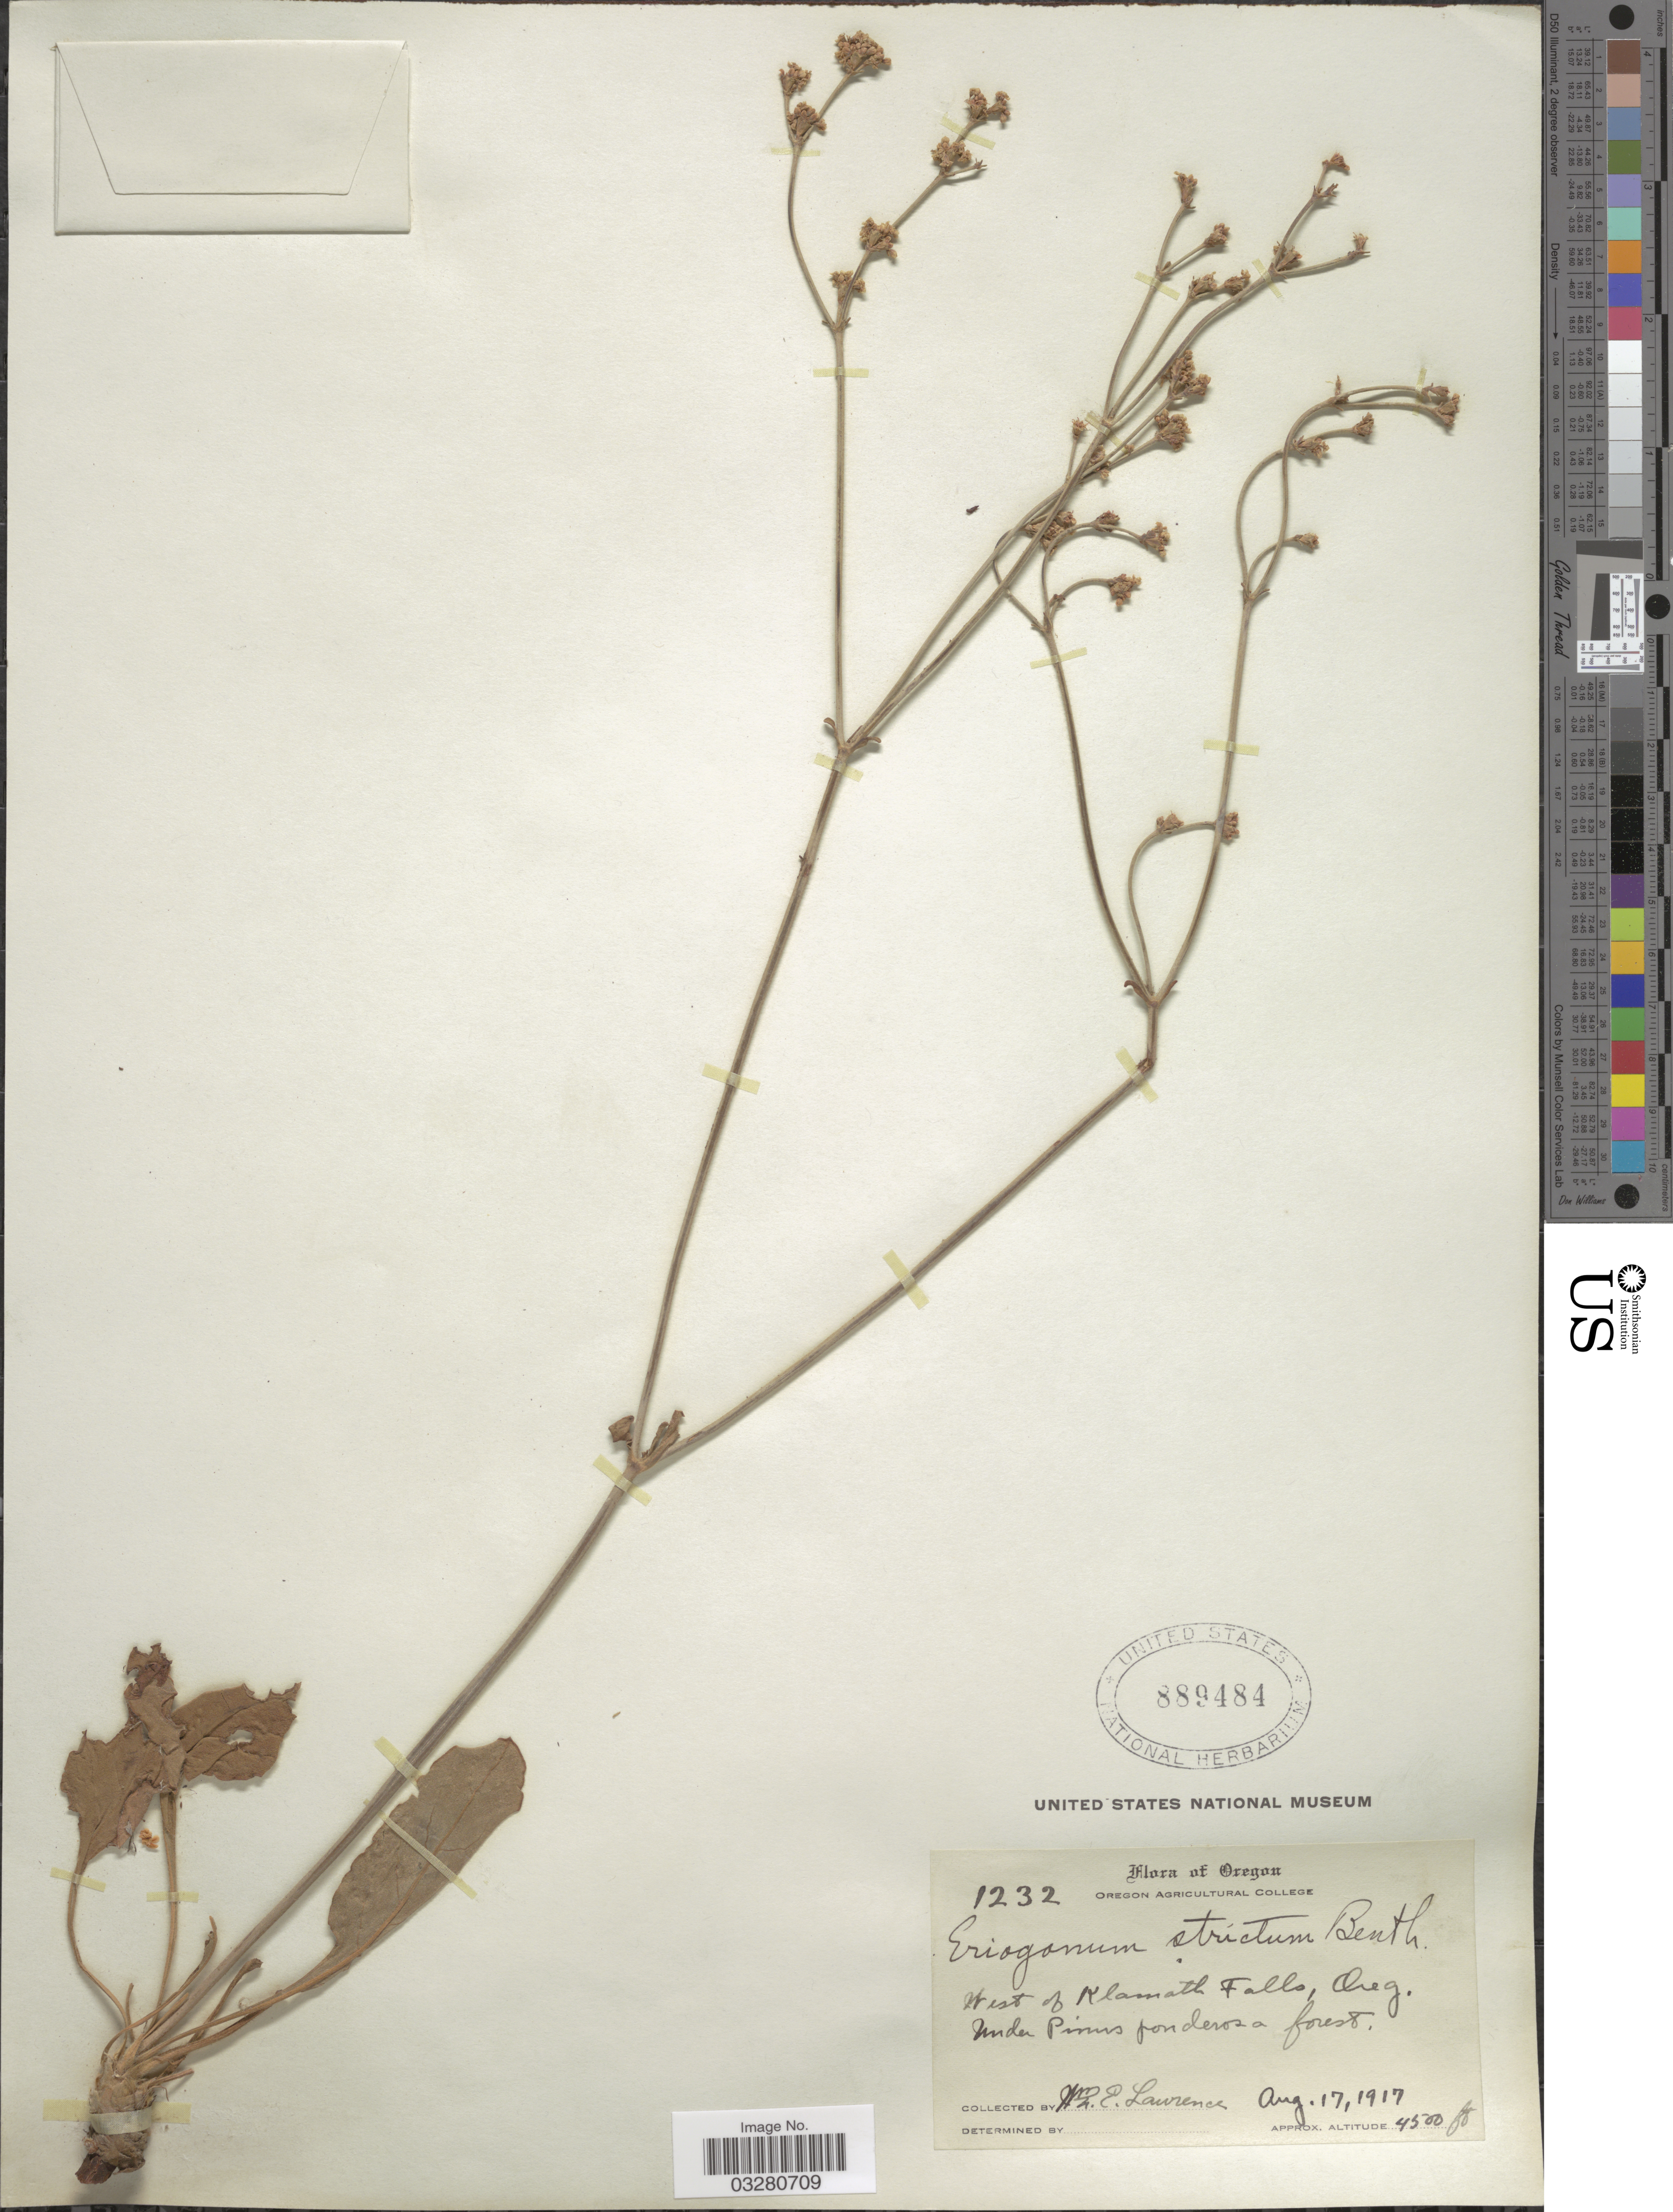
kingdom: Plantae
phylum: Tracheophyta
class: Magnoliopsida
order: Caryophyllales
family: Polygonaceae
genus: Eriogonum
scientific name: Eriogonum strictum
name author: Benth.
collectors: W. Lawrence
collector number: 1232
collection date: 1917-08-17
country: United States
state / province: Oregon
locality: West of Klamath Falls.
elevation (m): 1372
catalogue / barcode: US 889484